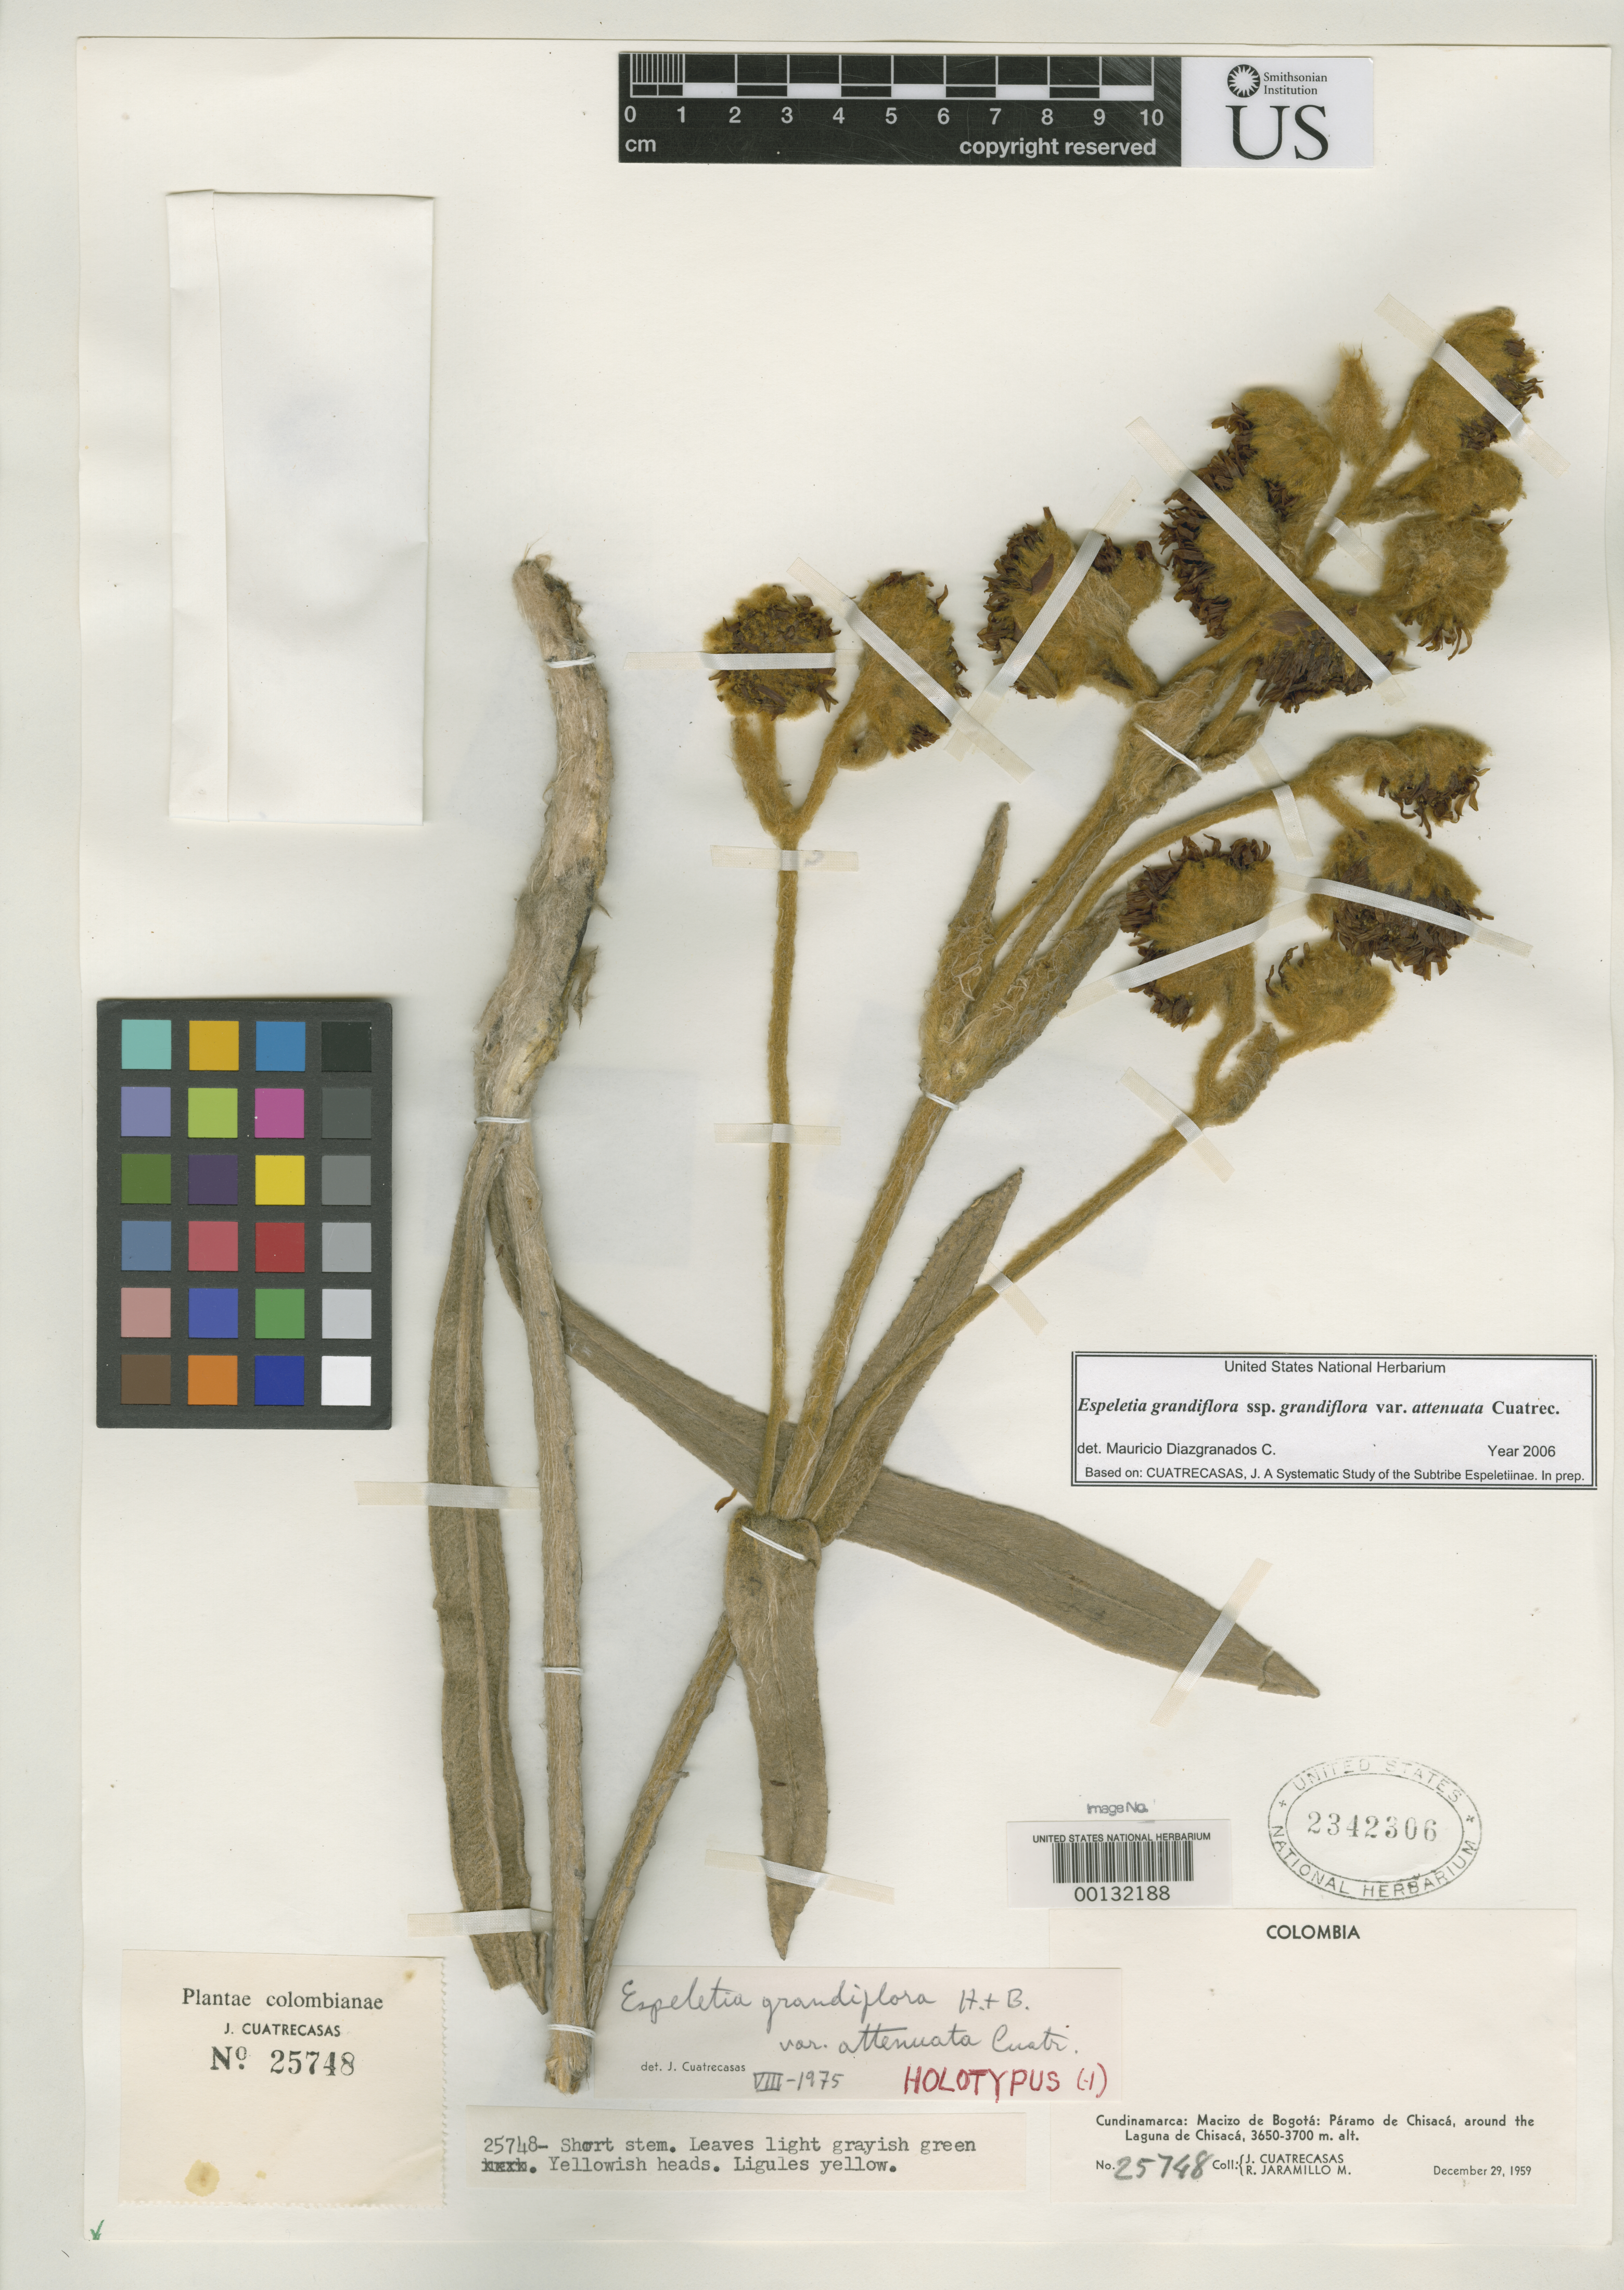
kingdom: Plantae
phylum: Tracheophyta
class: Magnoliopsida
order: Asterales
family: Asteraceae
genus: Espeletia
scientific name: Espeletia grandiflora var. attenuata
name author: Cuatrec.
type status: Holotype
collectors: J. Cuatrecasas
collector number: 25748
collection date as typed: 29 Dec 1959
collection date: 1959-12-29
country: Colombia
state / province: Cundinamarca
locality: Macizo de Bogota, Páramo de Chisaca, Laguna de Chisaca.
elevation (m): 3650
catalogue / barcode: US 2342306